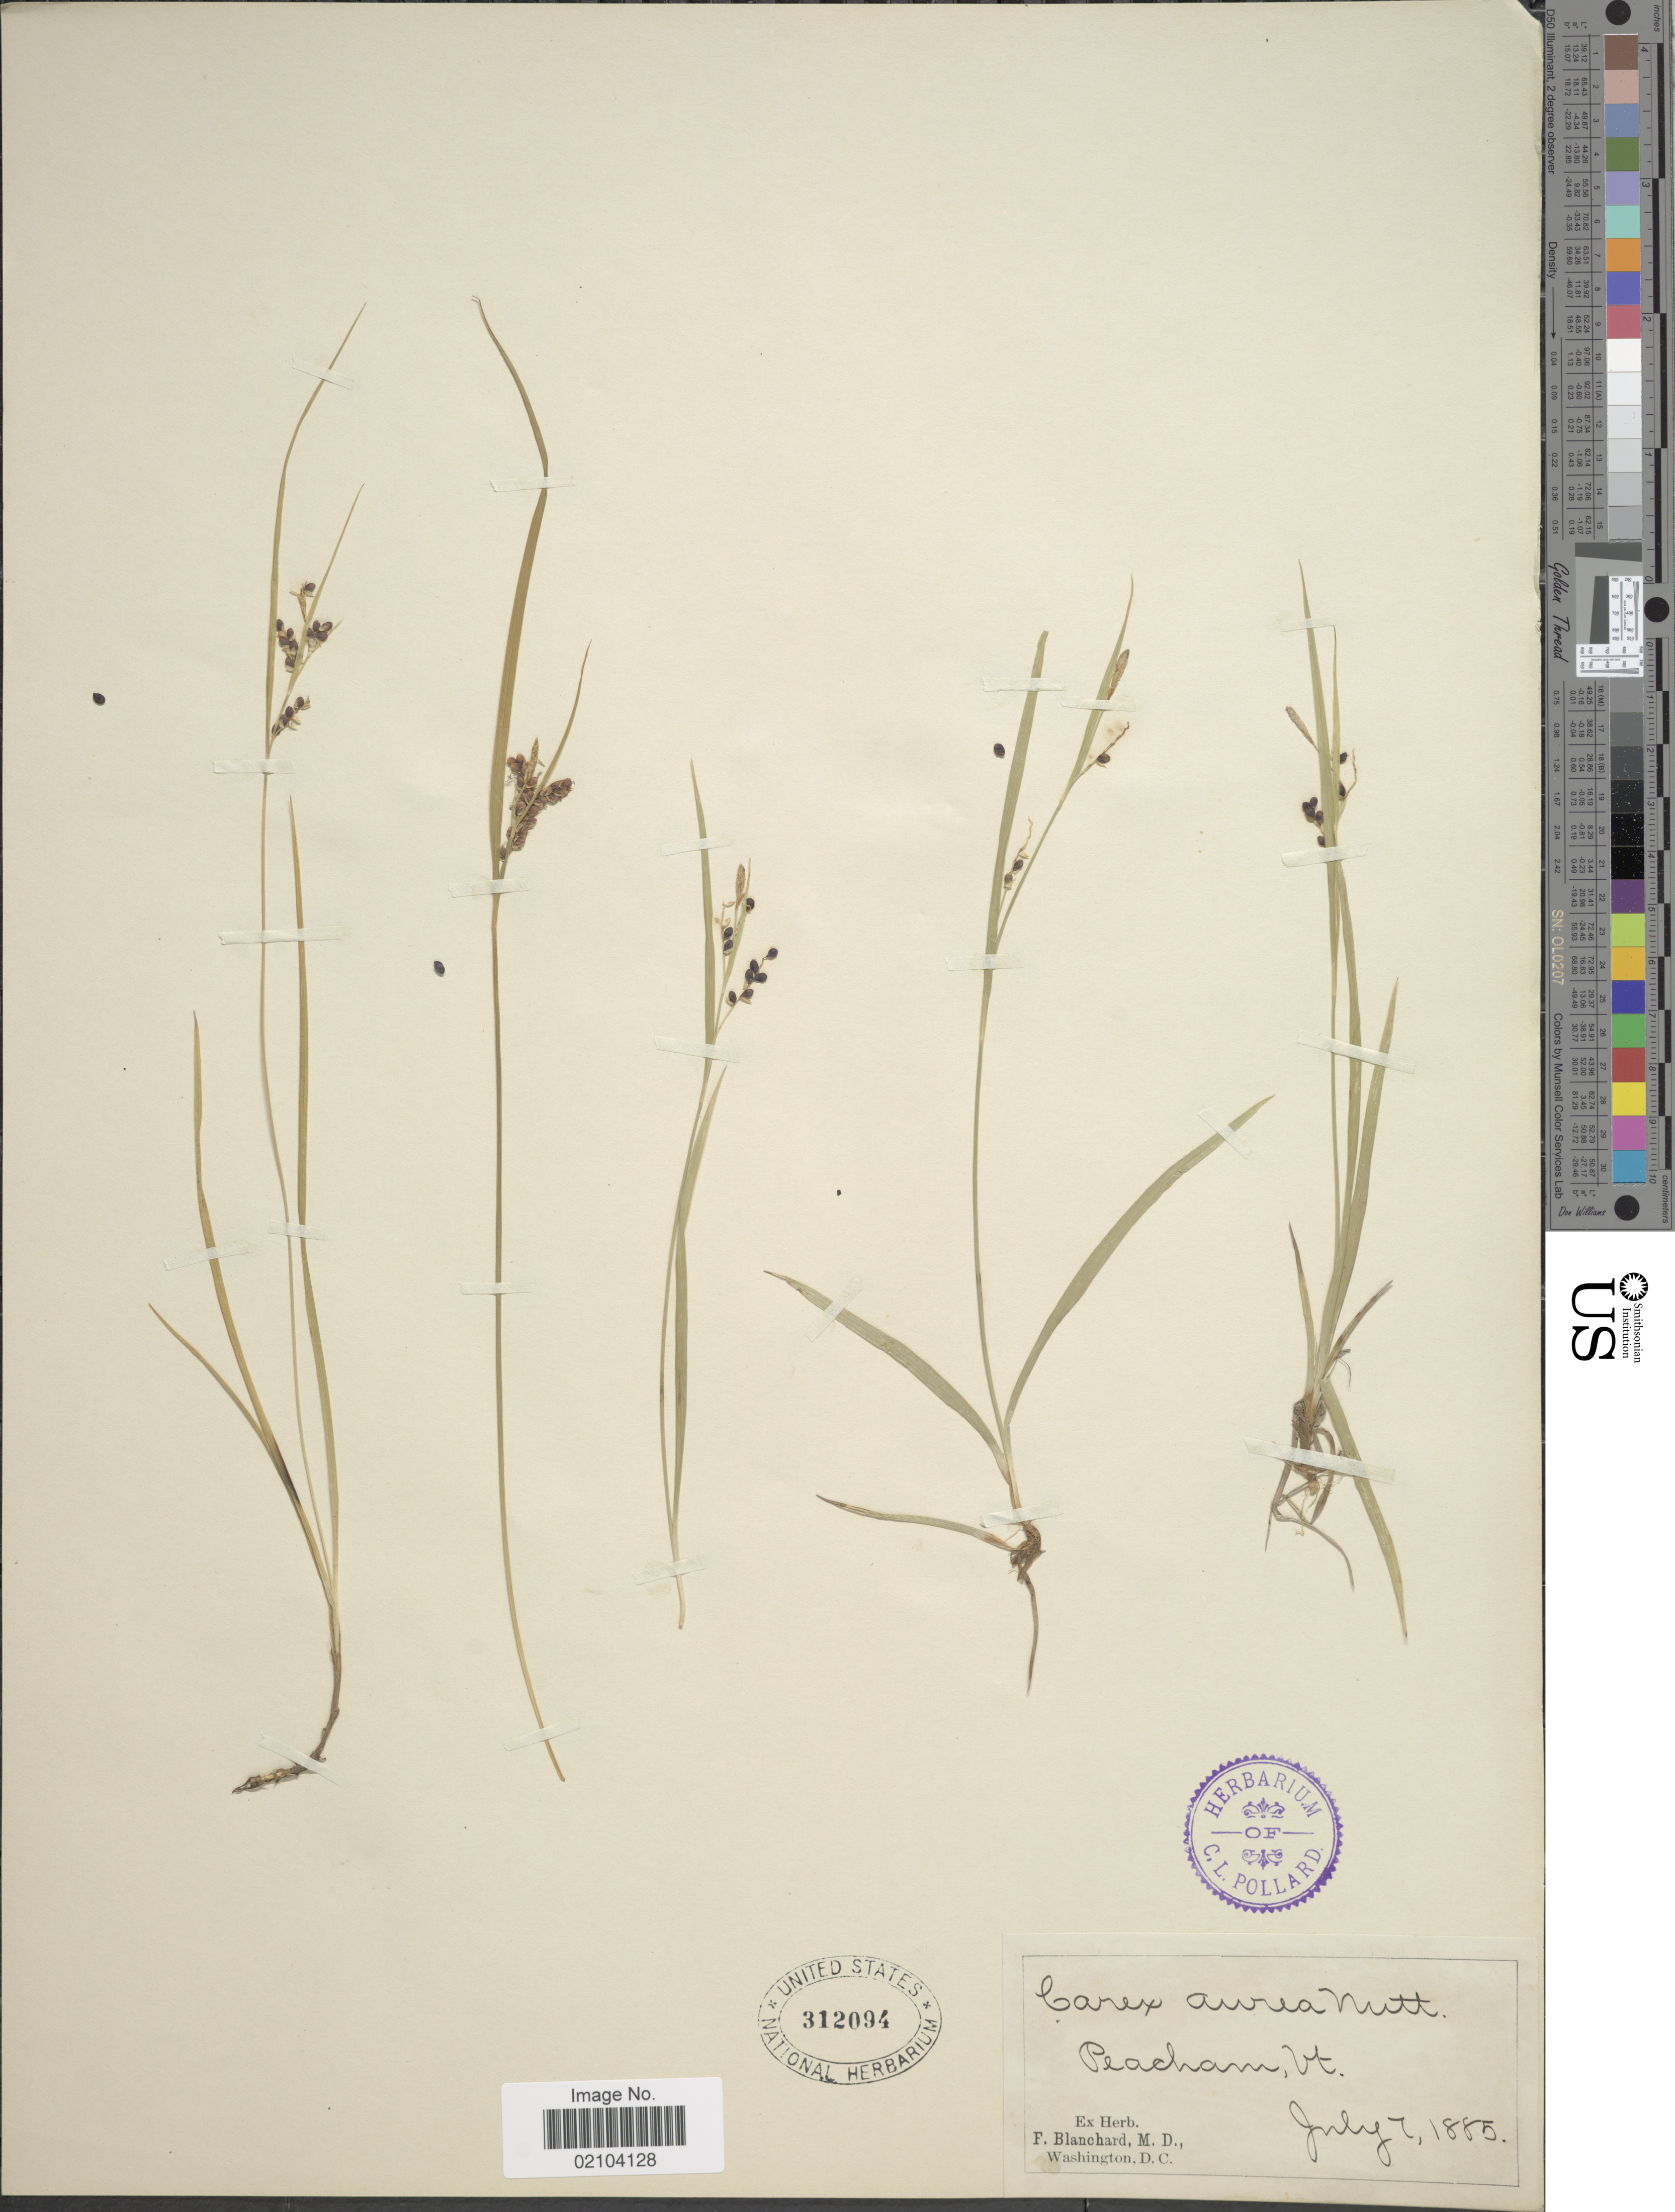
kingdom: Plantae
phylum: Tracheophyta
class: Liliopsida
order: Poales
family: Cyperaceae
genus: Carex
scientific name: Carex aurea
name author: Nutt.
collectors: ex herb. F. Blanchard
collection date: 1885-07-07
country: United States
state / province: Vermont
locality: Peacham, Vt.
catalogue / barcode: US 312094